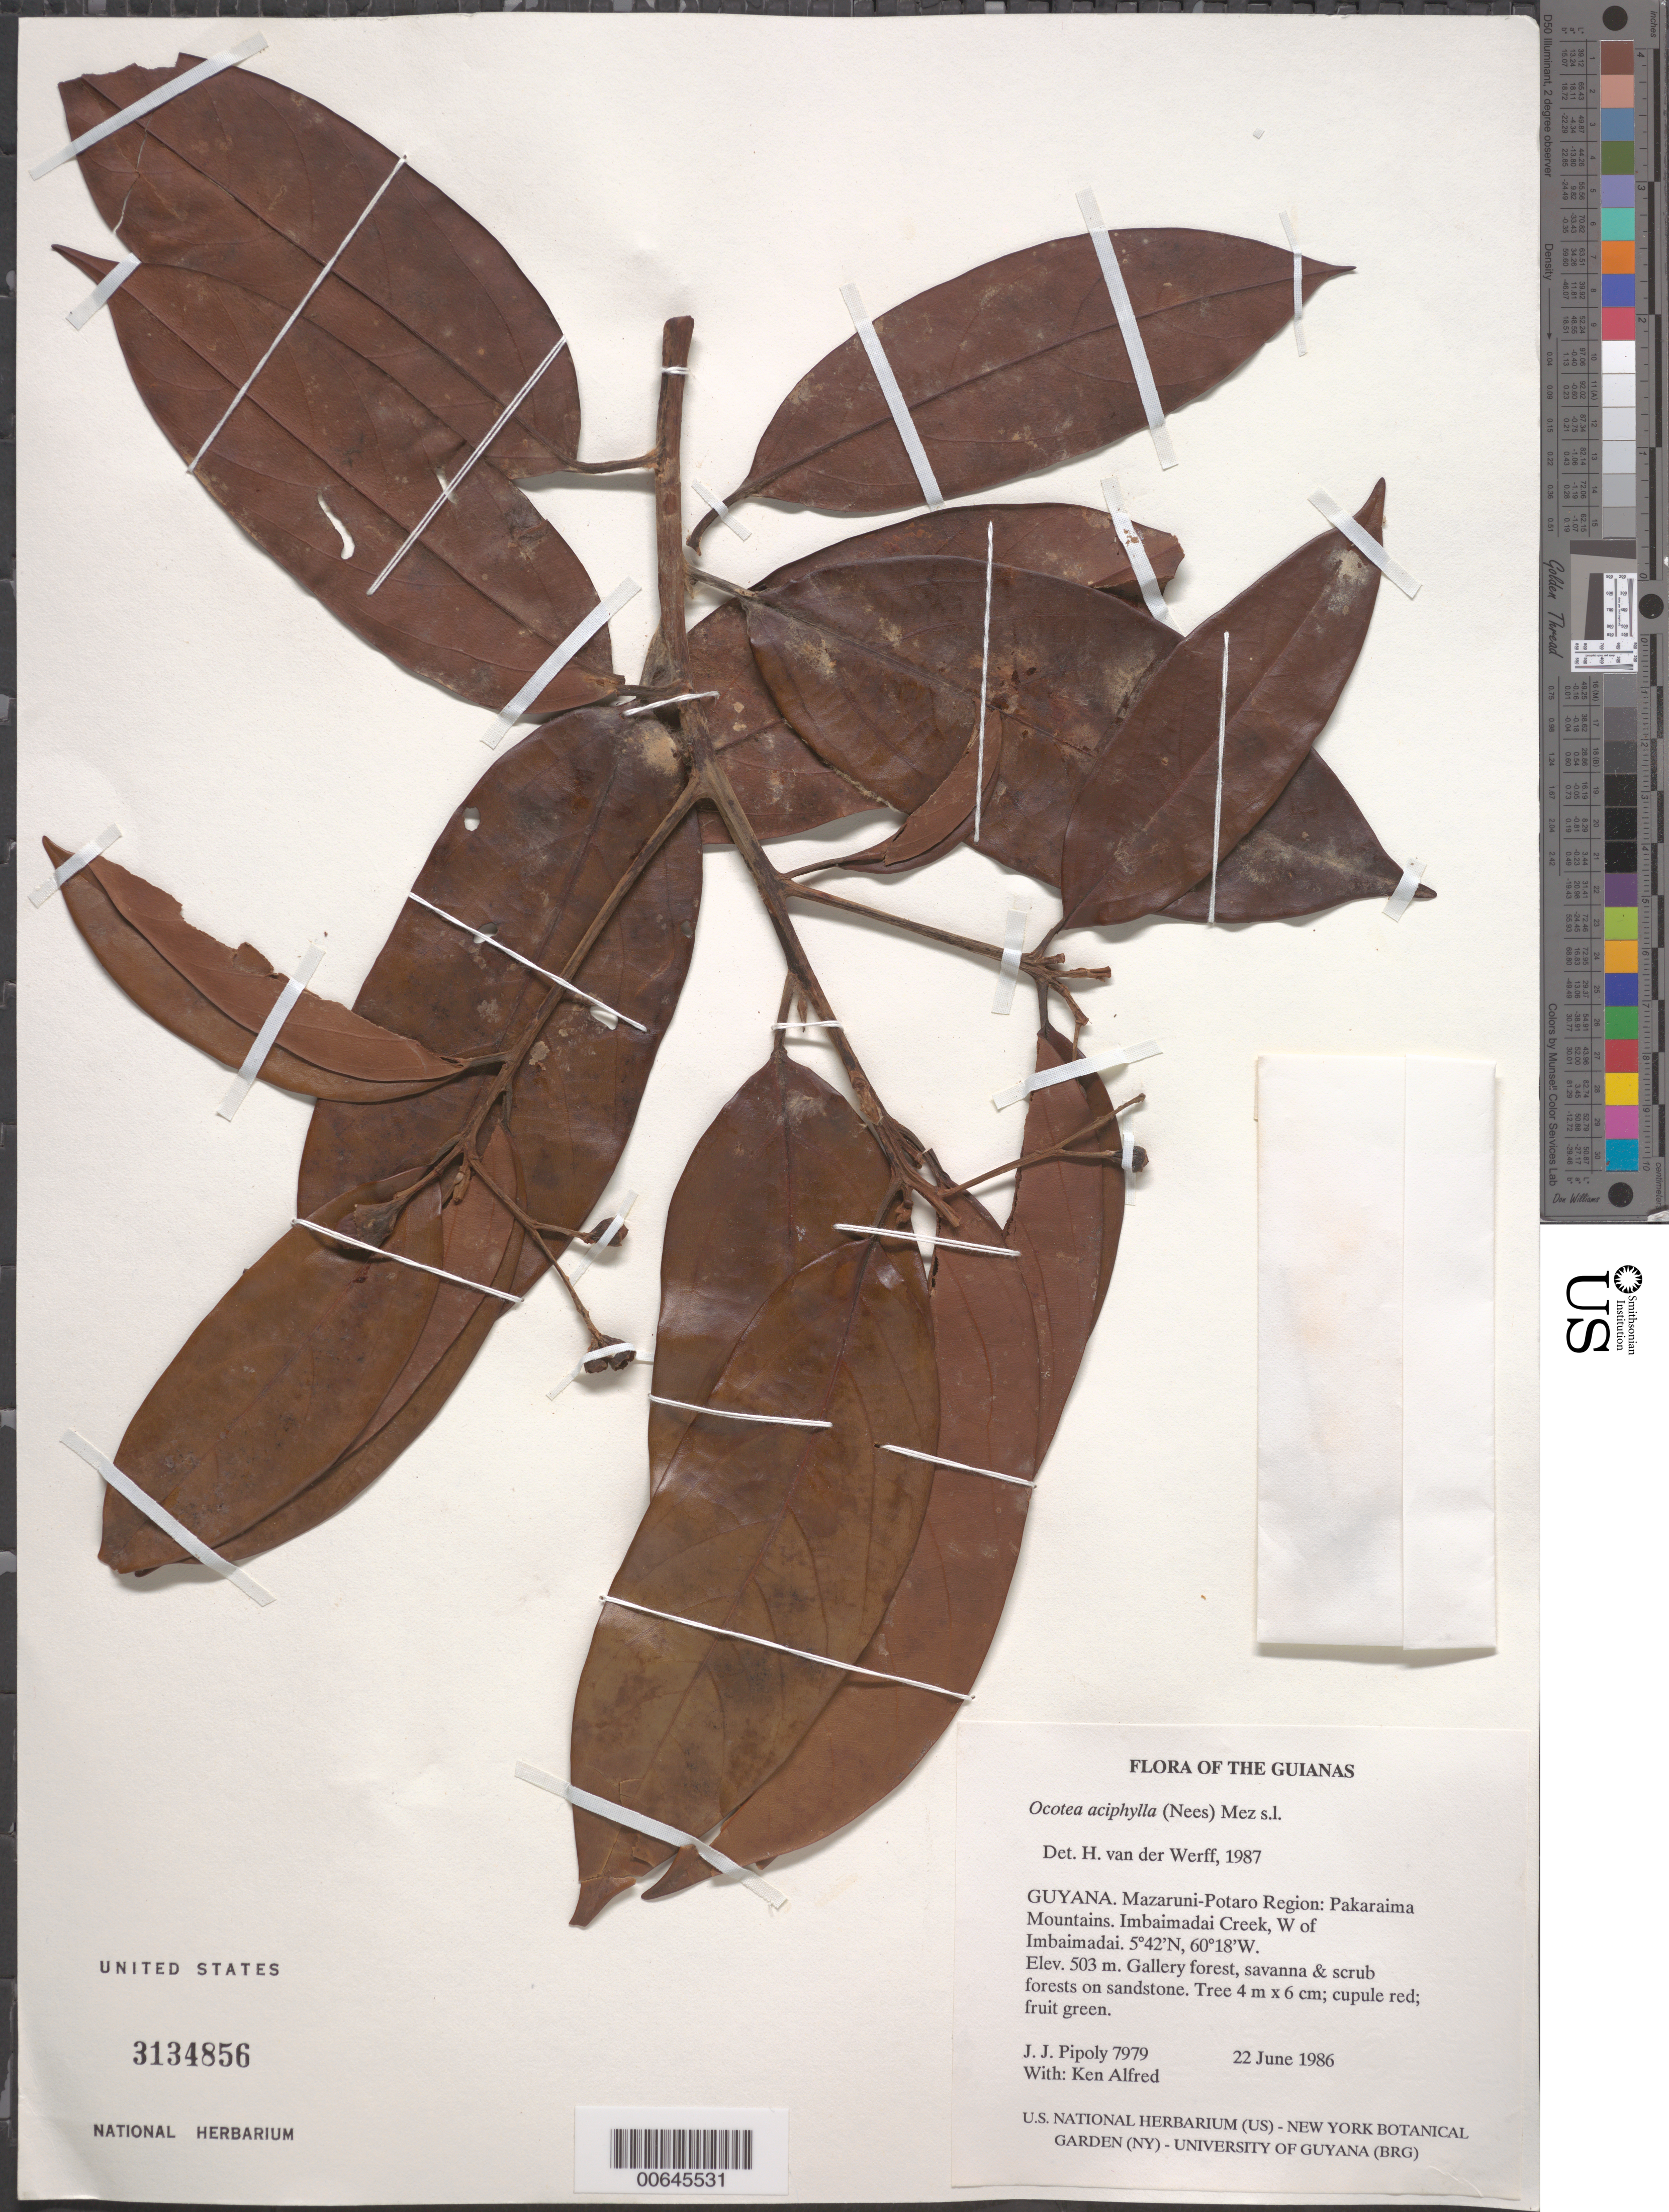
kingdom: Plantae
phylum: Tracheophyta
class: Magnoliopsida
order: Laurales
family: Lauraceae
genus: Ocotea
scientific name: Ocotea aciphylla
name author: (Nees & Mart.) Mez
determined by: van der Werff, H., (MO), Missouri Botanical Garden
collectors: J. J. Pipoly & K. Alfred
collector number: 7979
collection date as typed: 22 June 1986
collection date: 1986-06-22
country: Guyana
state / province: Cuyuni-Mazaruni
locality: Pakaraima Mts. Imbaimadai Creek, W of Imbaimadai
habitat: Gallery forest, savanna and scrub forests on sandstone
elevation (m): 503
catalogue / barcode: US 3134856